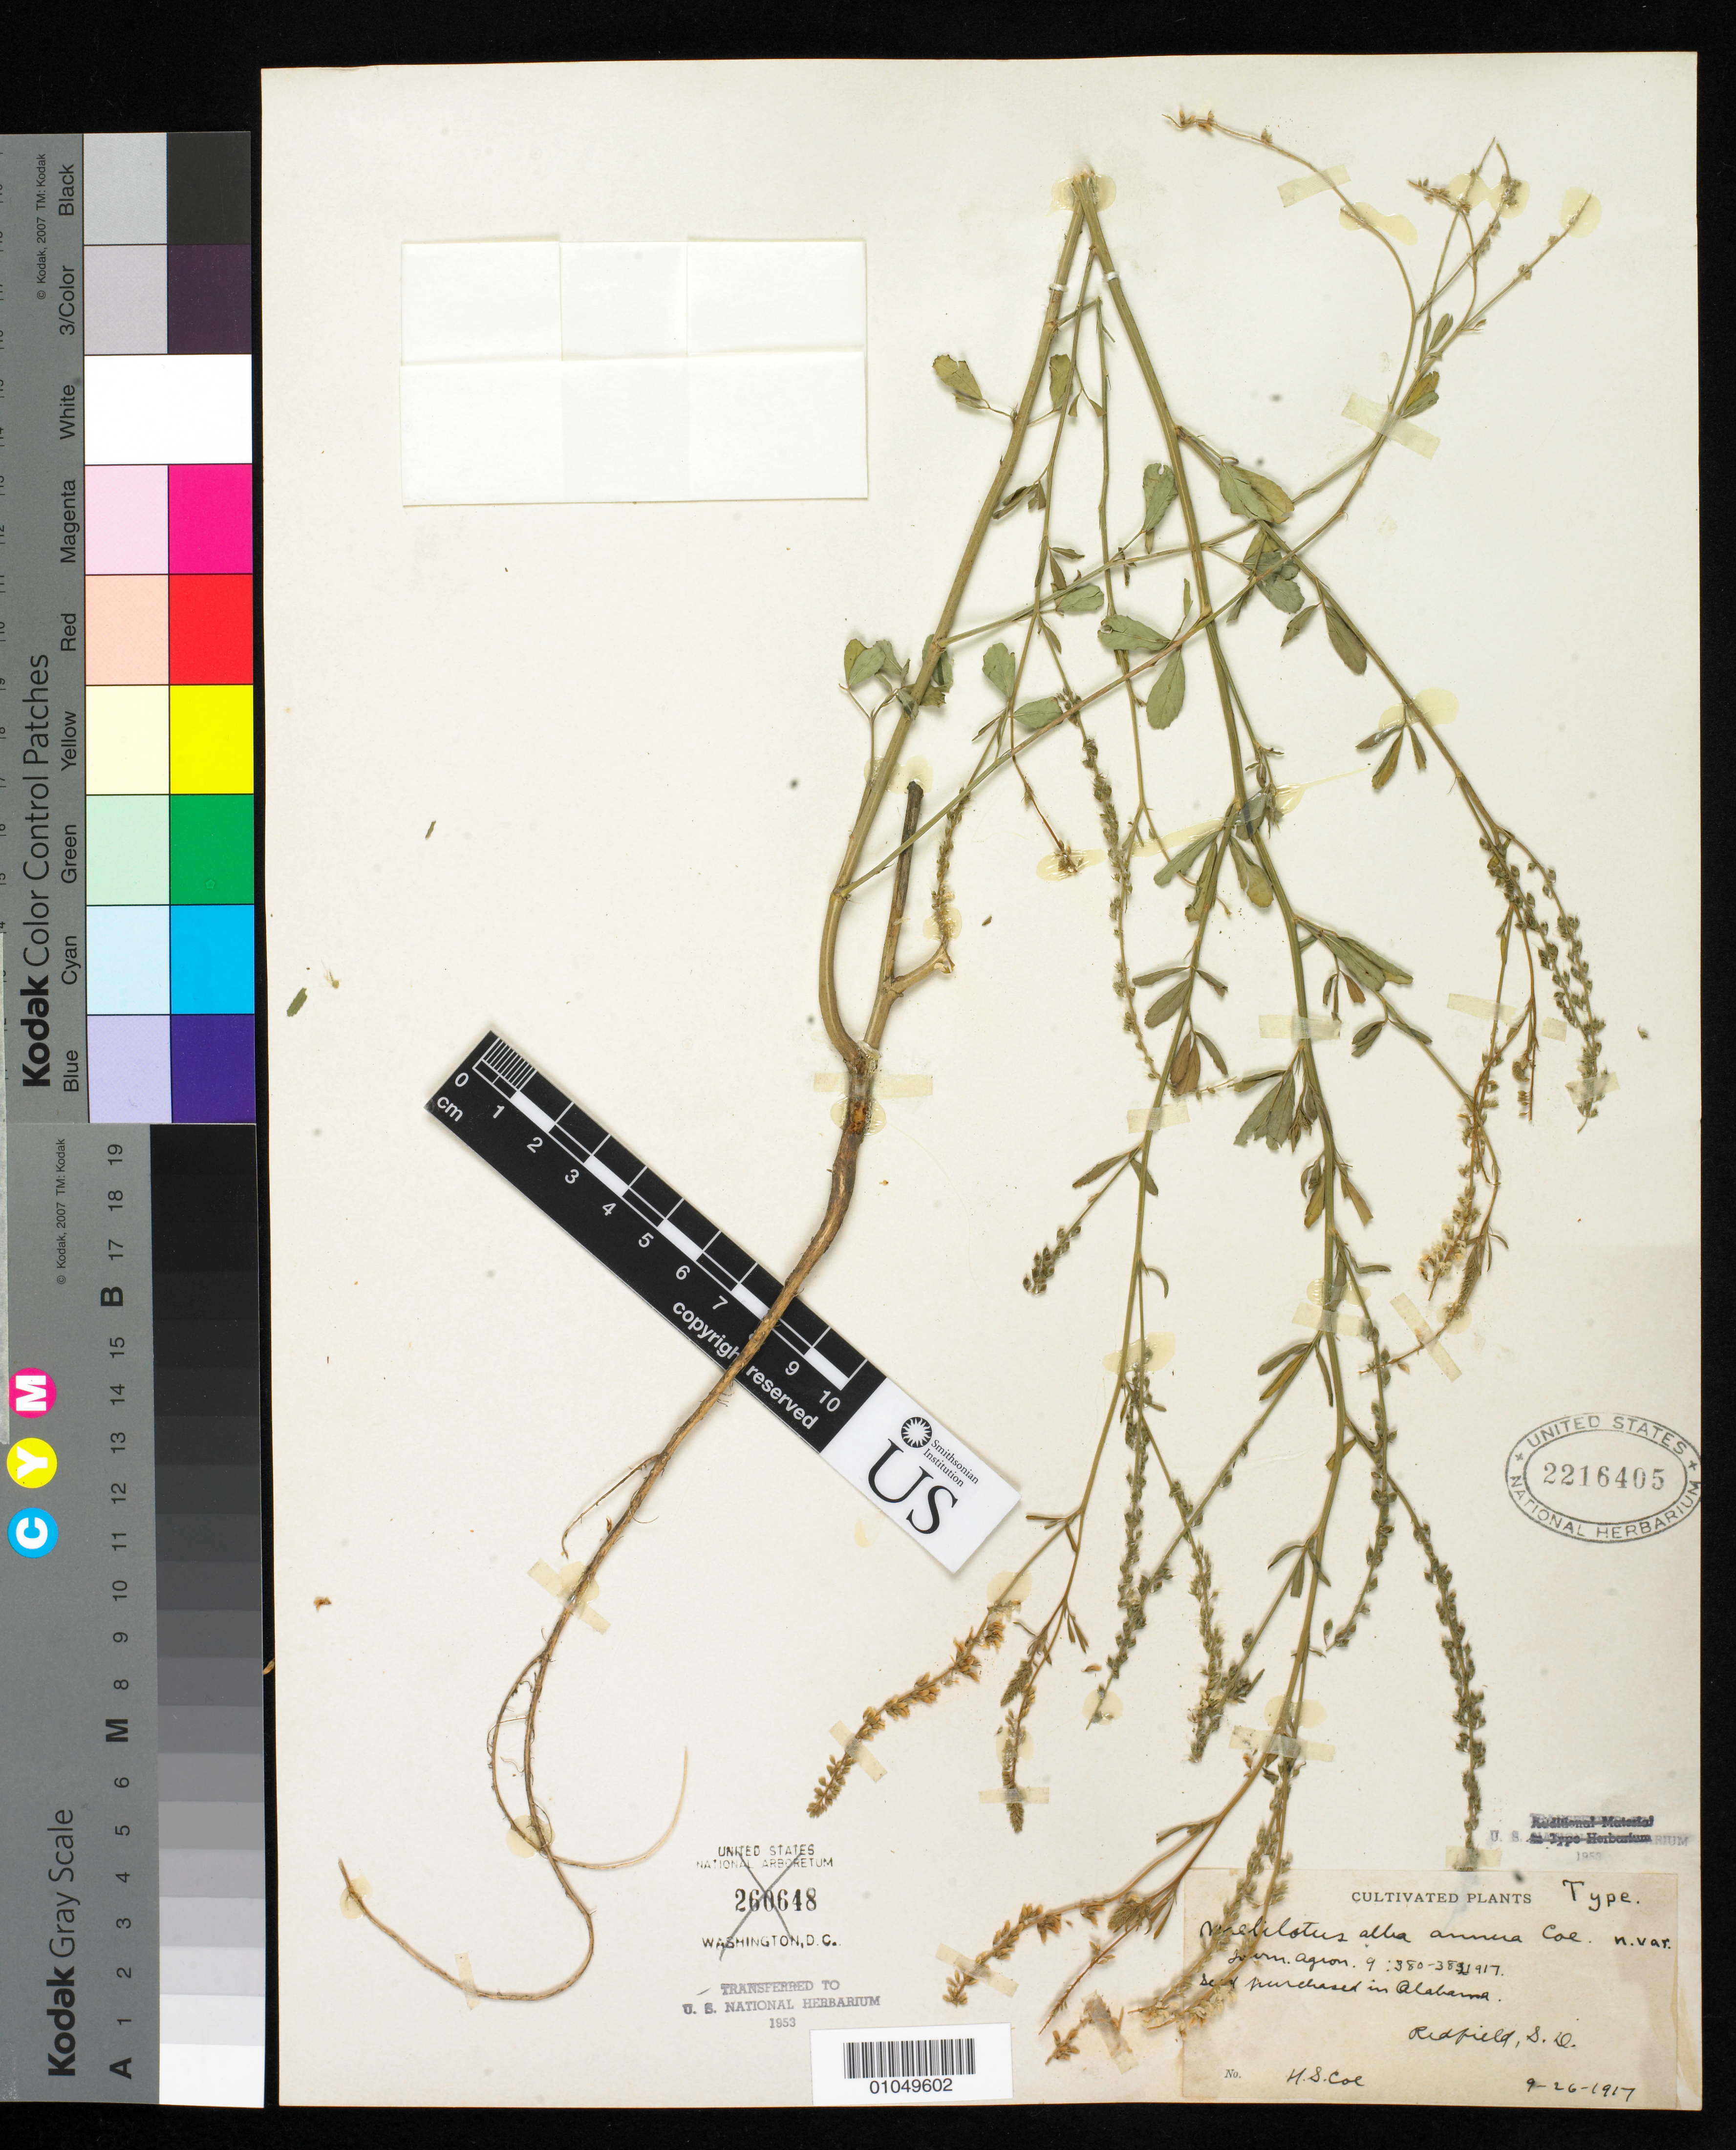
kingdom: Plantae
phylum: Tracheophyta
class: Magnoliopsida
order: Fabales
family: Fabaceae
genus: Melilotus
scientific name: Melilotus albus var. annua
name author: Coe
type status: Type Collection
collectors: H. Coe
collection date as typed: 26 Sep 1917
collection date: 1917-09-26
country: United States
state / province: South Dakota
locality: Redfield. Seed purchased in Alabama.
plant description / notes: Specimen ex U.S. National Arboretum, transferred to U.S. National Herbarium, 1953. Possibly the holotype? Annotated as "Type" in unknown hand (possibly by Coe).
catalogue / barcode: US 2216405